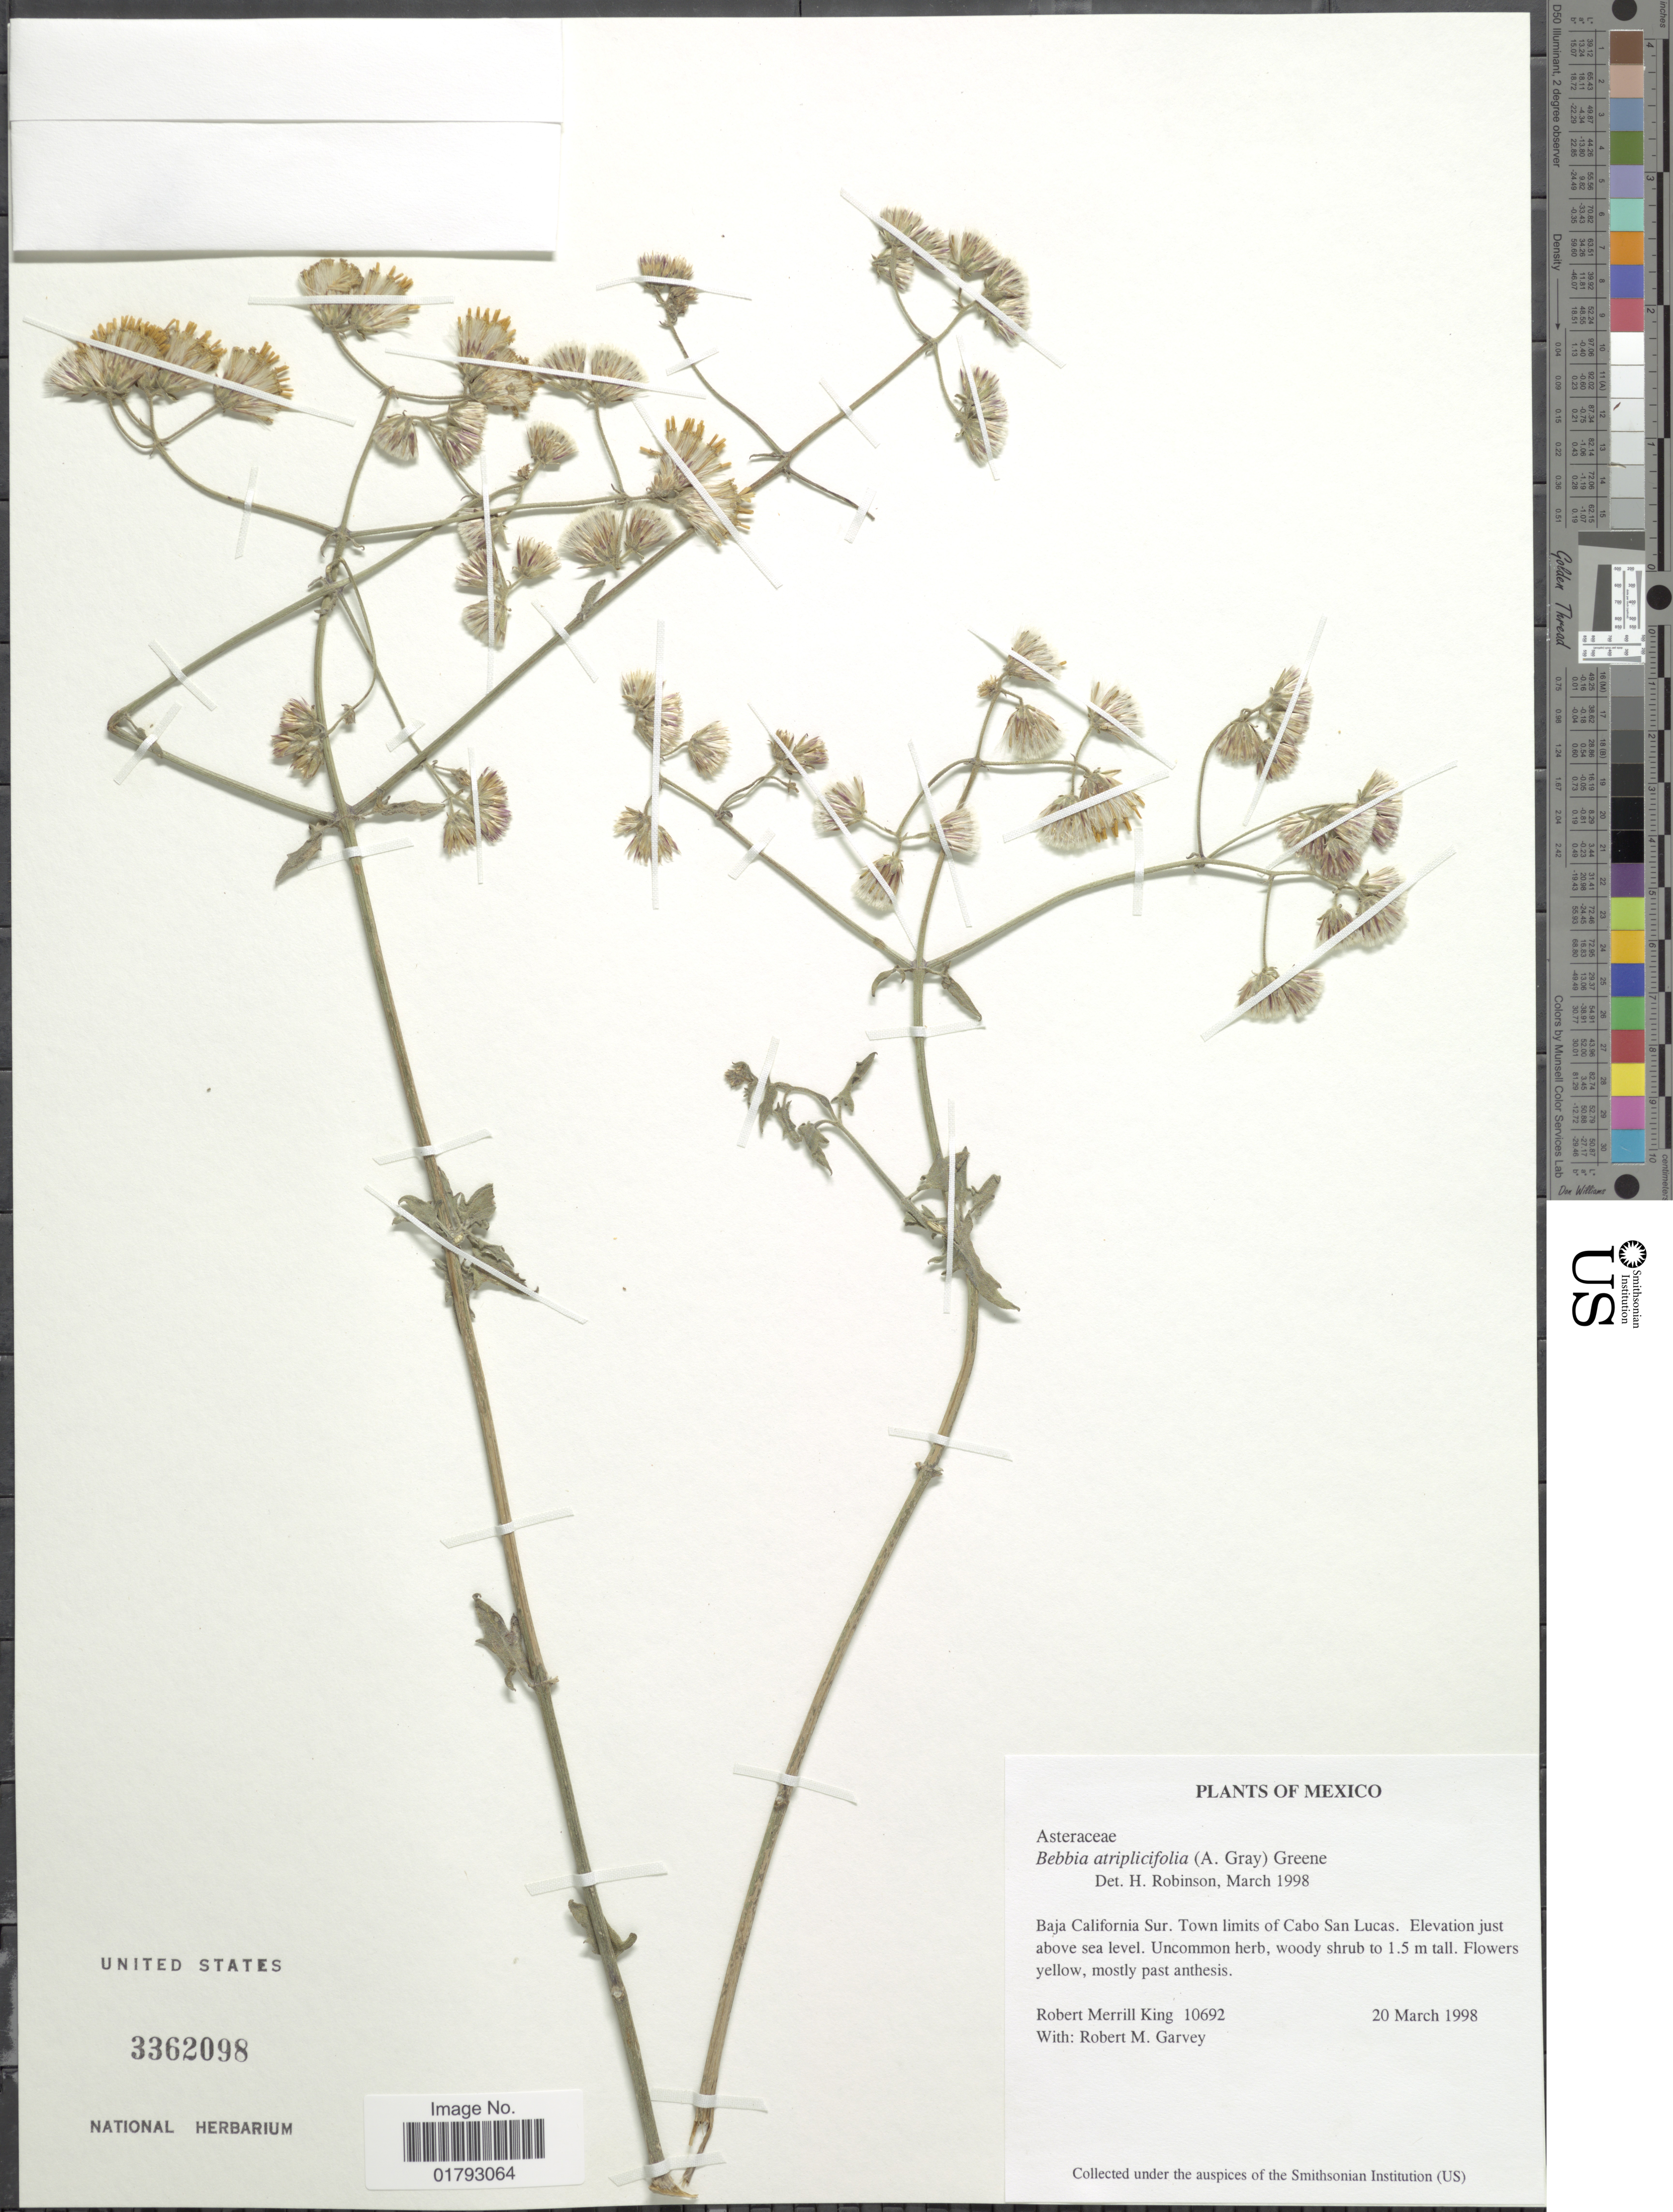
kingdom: Plantae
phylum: Tracheophyta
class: Magnoliopsida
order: Asterales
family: Asteraceae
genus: Bebbia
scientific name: Bebbia atriplicifolia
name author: (A. Gray) Greene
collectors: R. M. King & R. Garvey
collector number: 10692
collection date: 1998-03-20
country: Mexico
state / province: Baja California Sur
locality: Baja California Sur. Town limits of Cabo San Lucas.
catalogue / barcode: US 3362098